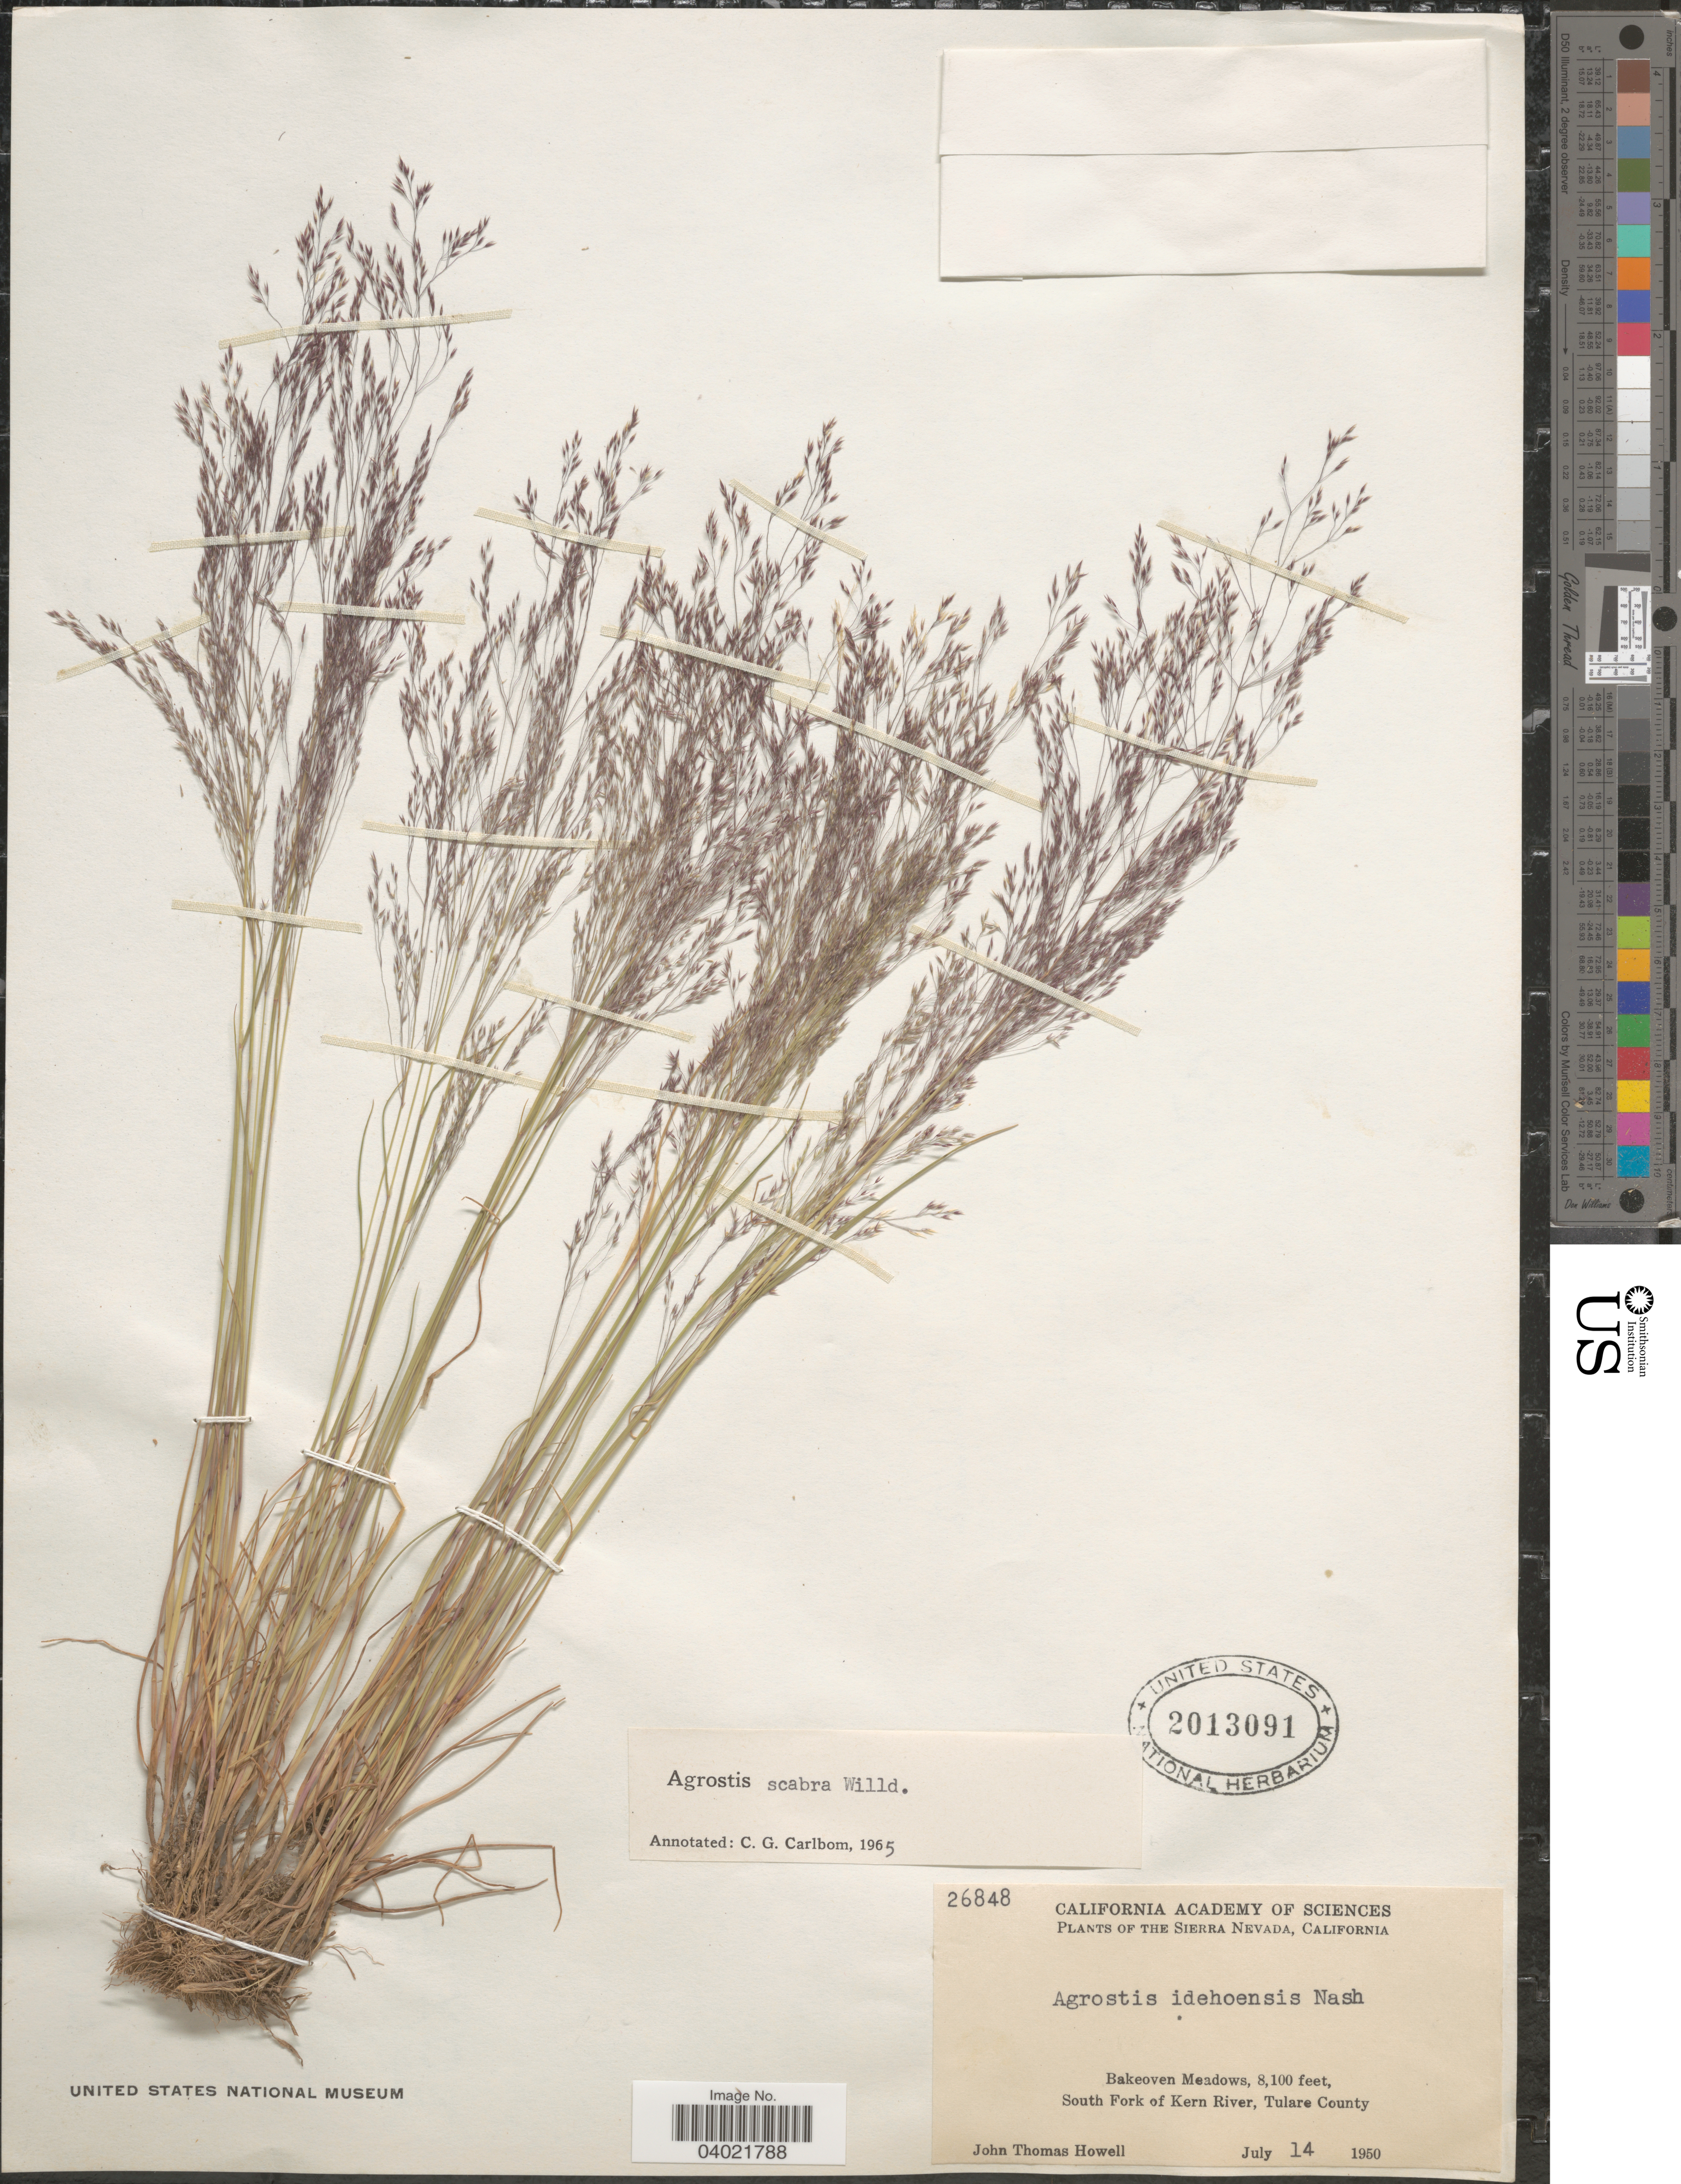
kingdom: Plantae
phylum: Tracheophyta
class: Liliopsida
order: Poales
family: Poaceae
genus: Agrostis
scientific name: Agrostis scabra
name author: Willd.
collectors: J. T. Howell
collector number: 26848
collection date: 1950-07-14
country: United States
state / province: California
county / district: Tulare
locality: The Sierra Nevada. Bakeoven Meadows, South Fork of Kern River, Tulare County.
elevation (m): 2469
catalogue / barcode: US 2013091